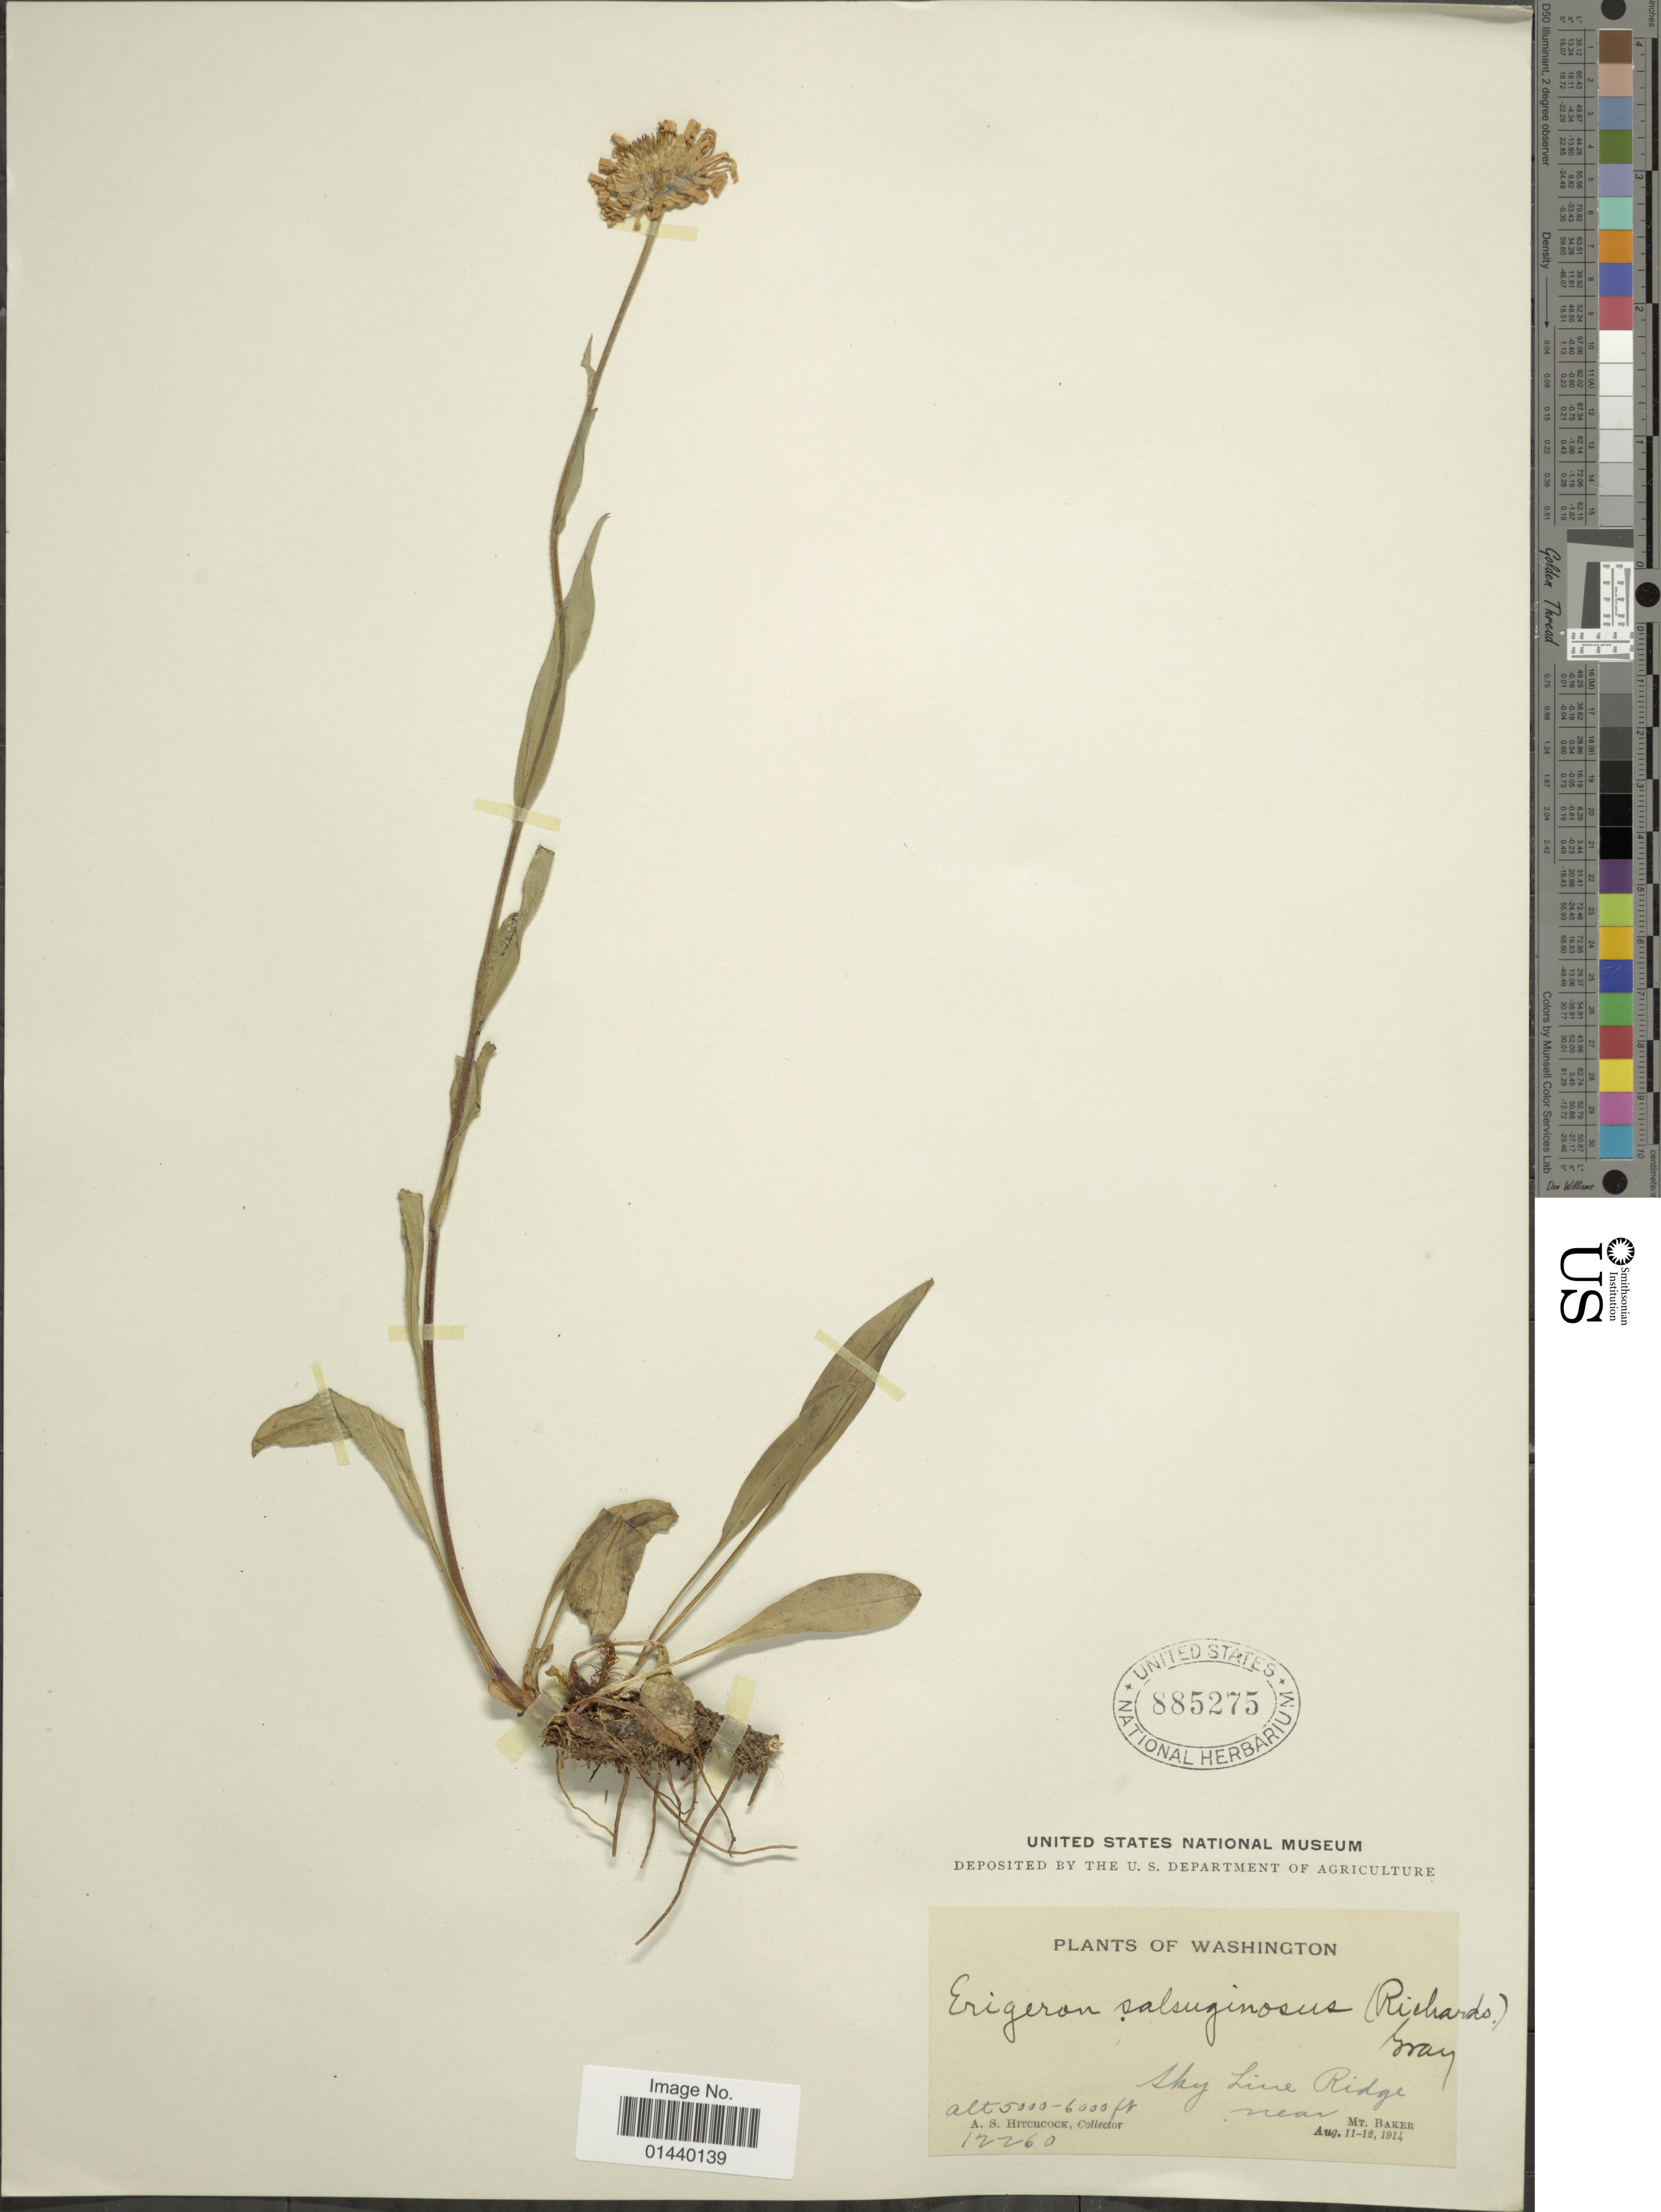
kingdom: Plantae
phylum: Tracheophyta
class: Magnoliopsida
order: Asterales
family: Asteraceae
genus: Erigeron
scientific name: Erigeron salsuginosus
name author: (Richardson ex R. Br.) A. Gray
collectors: A. S. Hitchcock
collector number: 12260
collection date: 1914-08-11/1914-08-12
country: United States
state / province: Washington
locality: Sky Line Ridge.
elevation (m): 1524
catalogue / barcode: US 885275